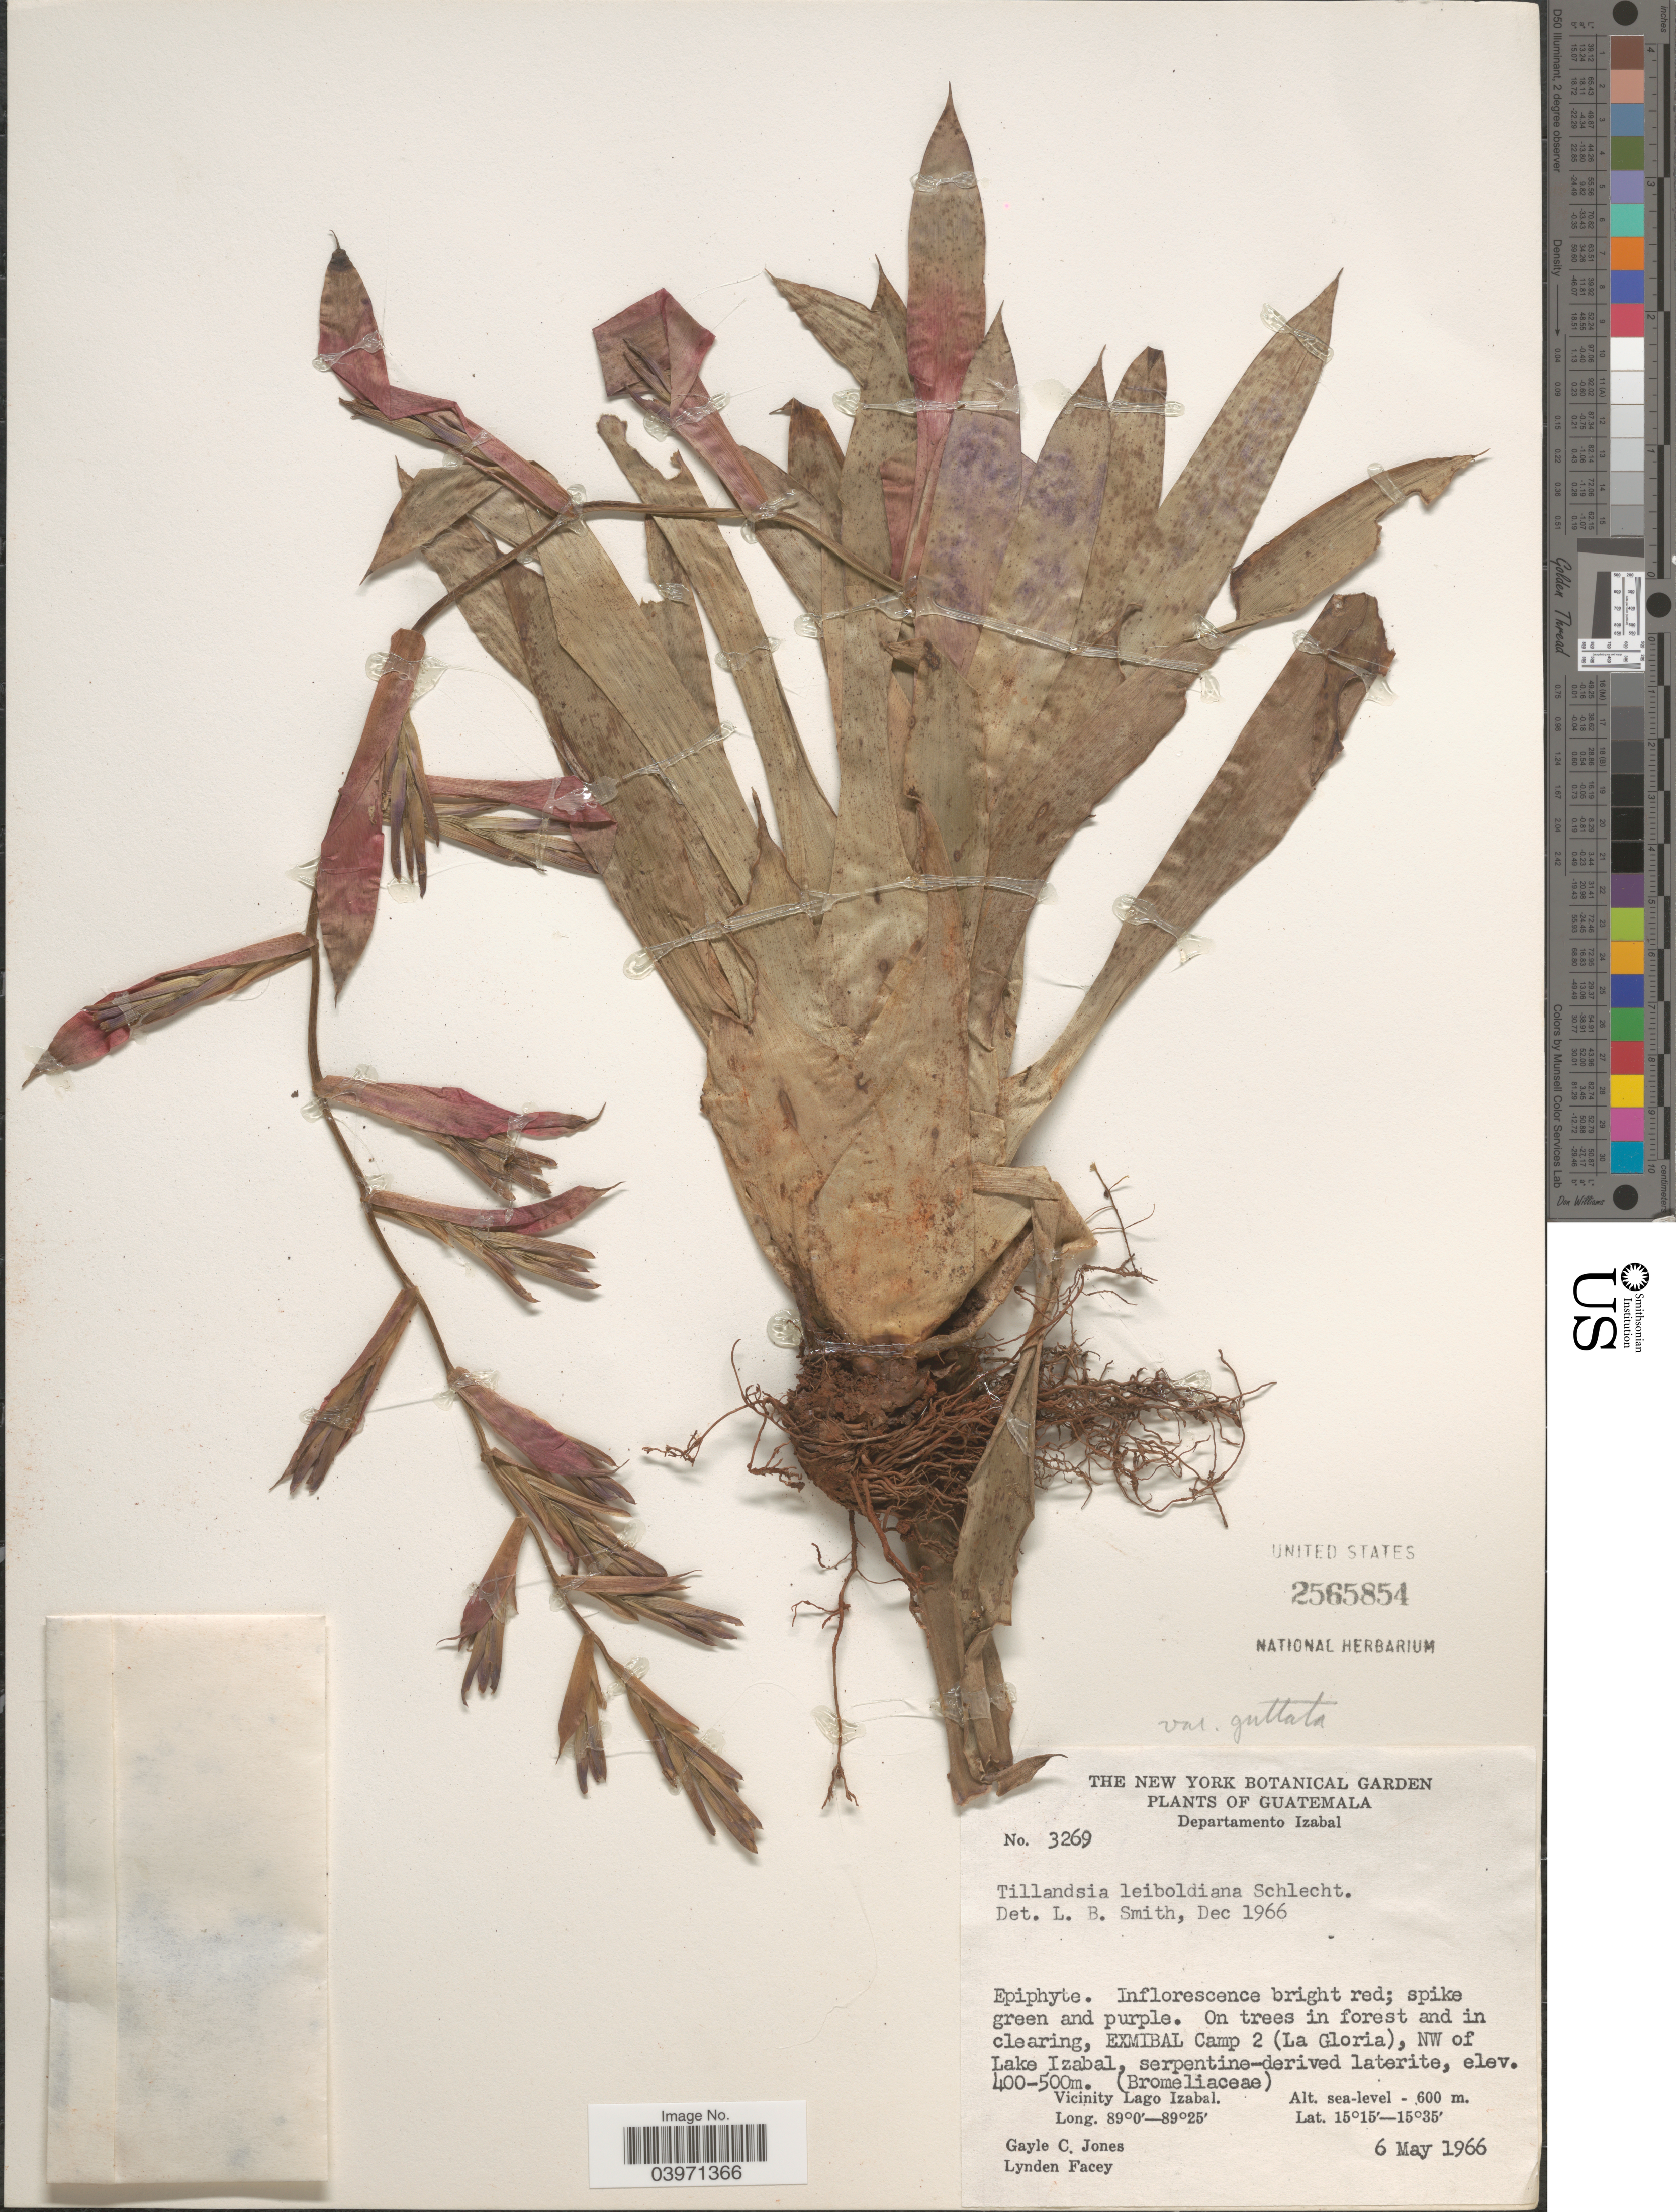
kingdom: Plantae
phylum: Tracheophyta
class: Liliopsida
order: Poales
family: Bromeliaceae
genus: Tillandsia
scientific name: Tillandsia leiboldiana var. guttata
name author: Hobbs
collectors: G. C. Jones & L. Facey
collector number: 3269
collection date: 1966-05-06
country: Guatemala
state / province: Izabal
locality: Departamento Izabal. Exmibal Camp 2 (La Gloria), NW of Lake Izabal, Vicinity Lago Izabal.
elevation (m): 400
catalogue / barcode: US 2565854